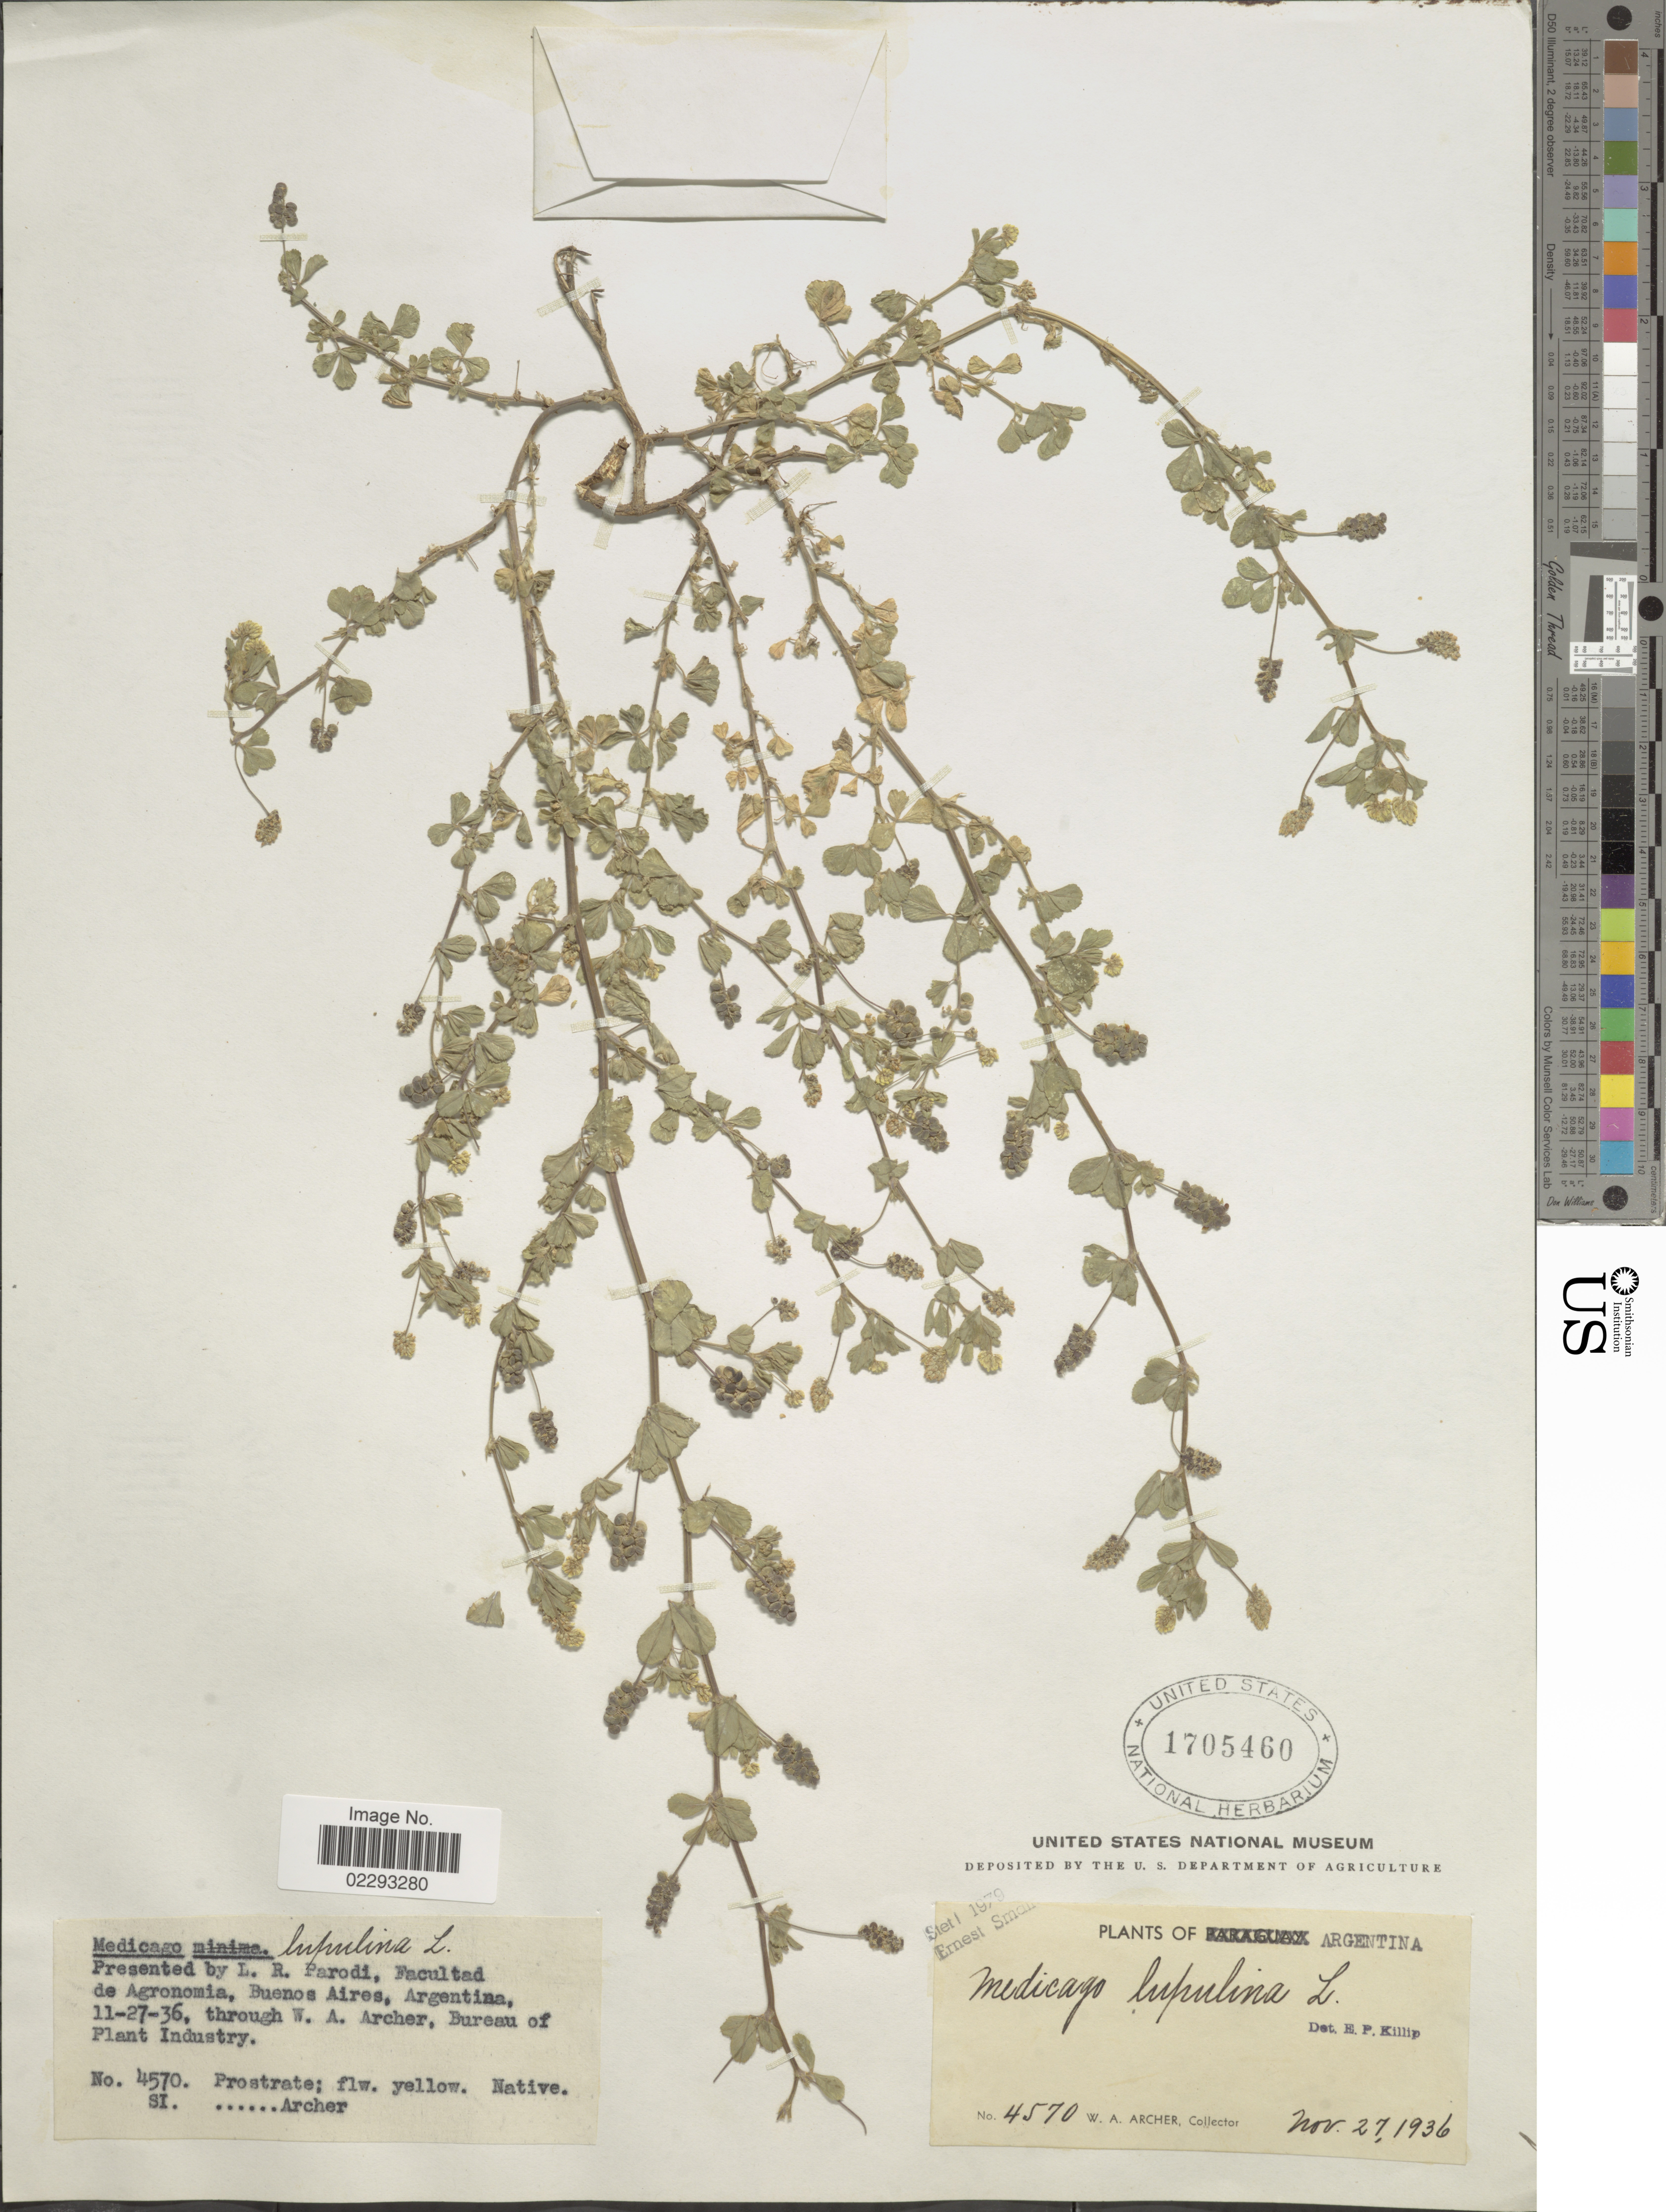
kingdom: Plantae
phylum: Tracheophyta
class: Magnoliopsida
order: Fabales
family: Fabaceae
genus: Medicago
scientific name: Medicago lupulina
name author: L.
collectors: W. A. Archer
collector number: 4570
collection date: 1936-11-27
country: Argentina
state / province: Buenos Aires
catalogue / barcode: US 1705460